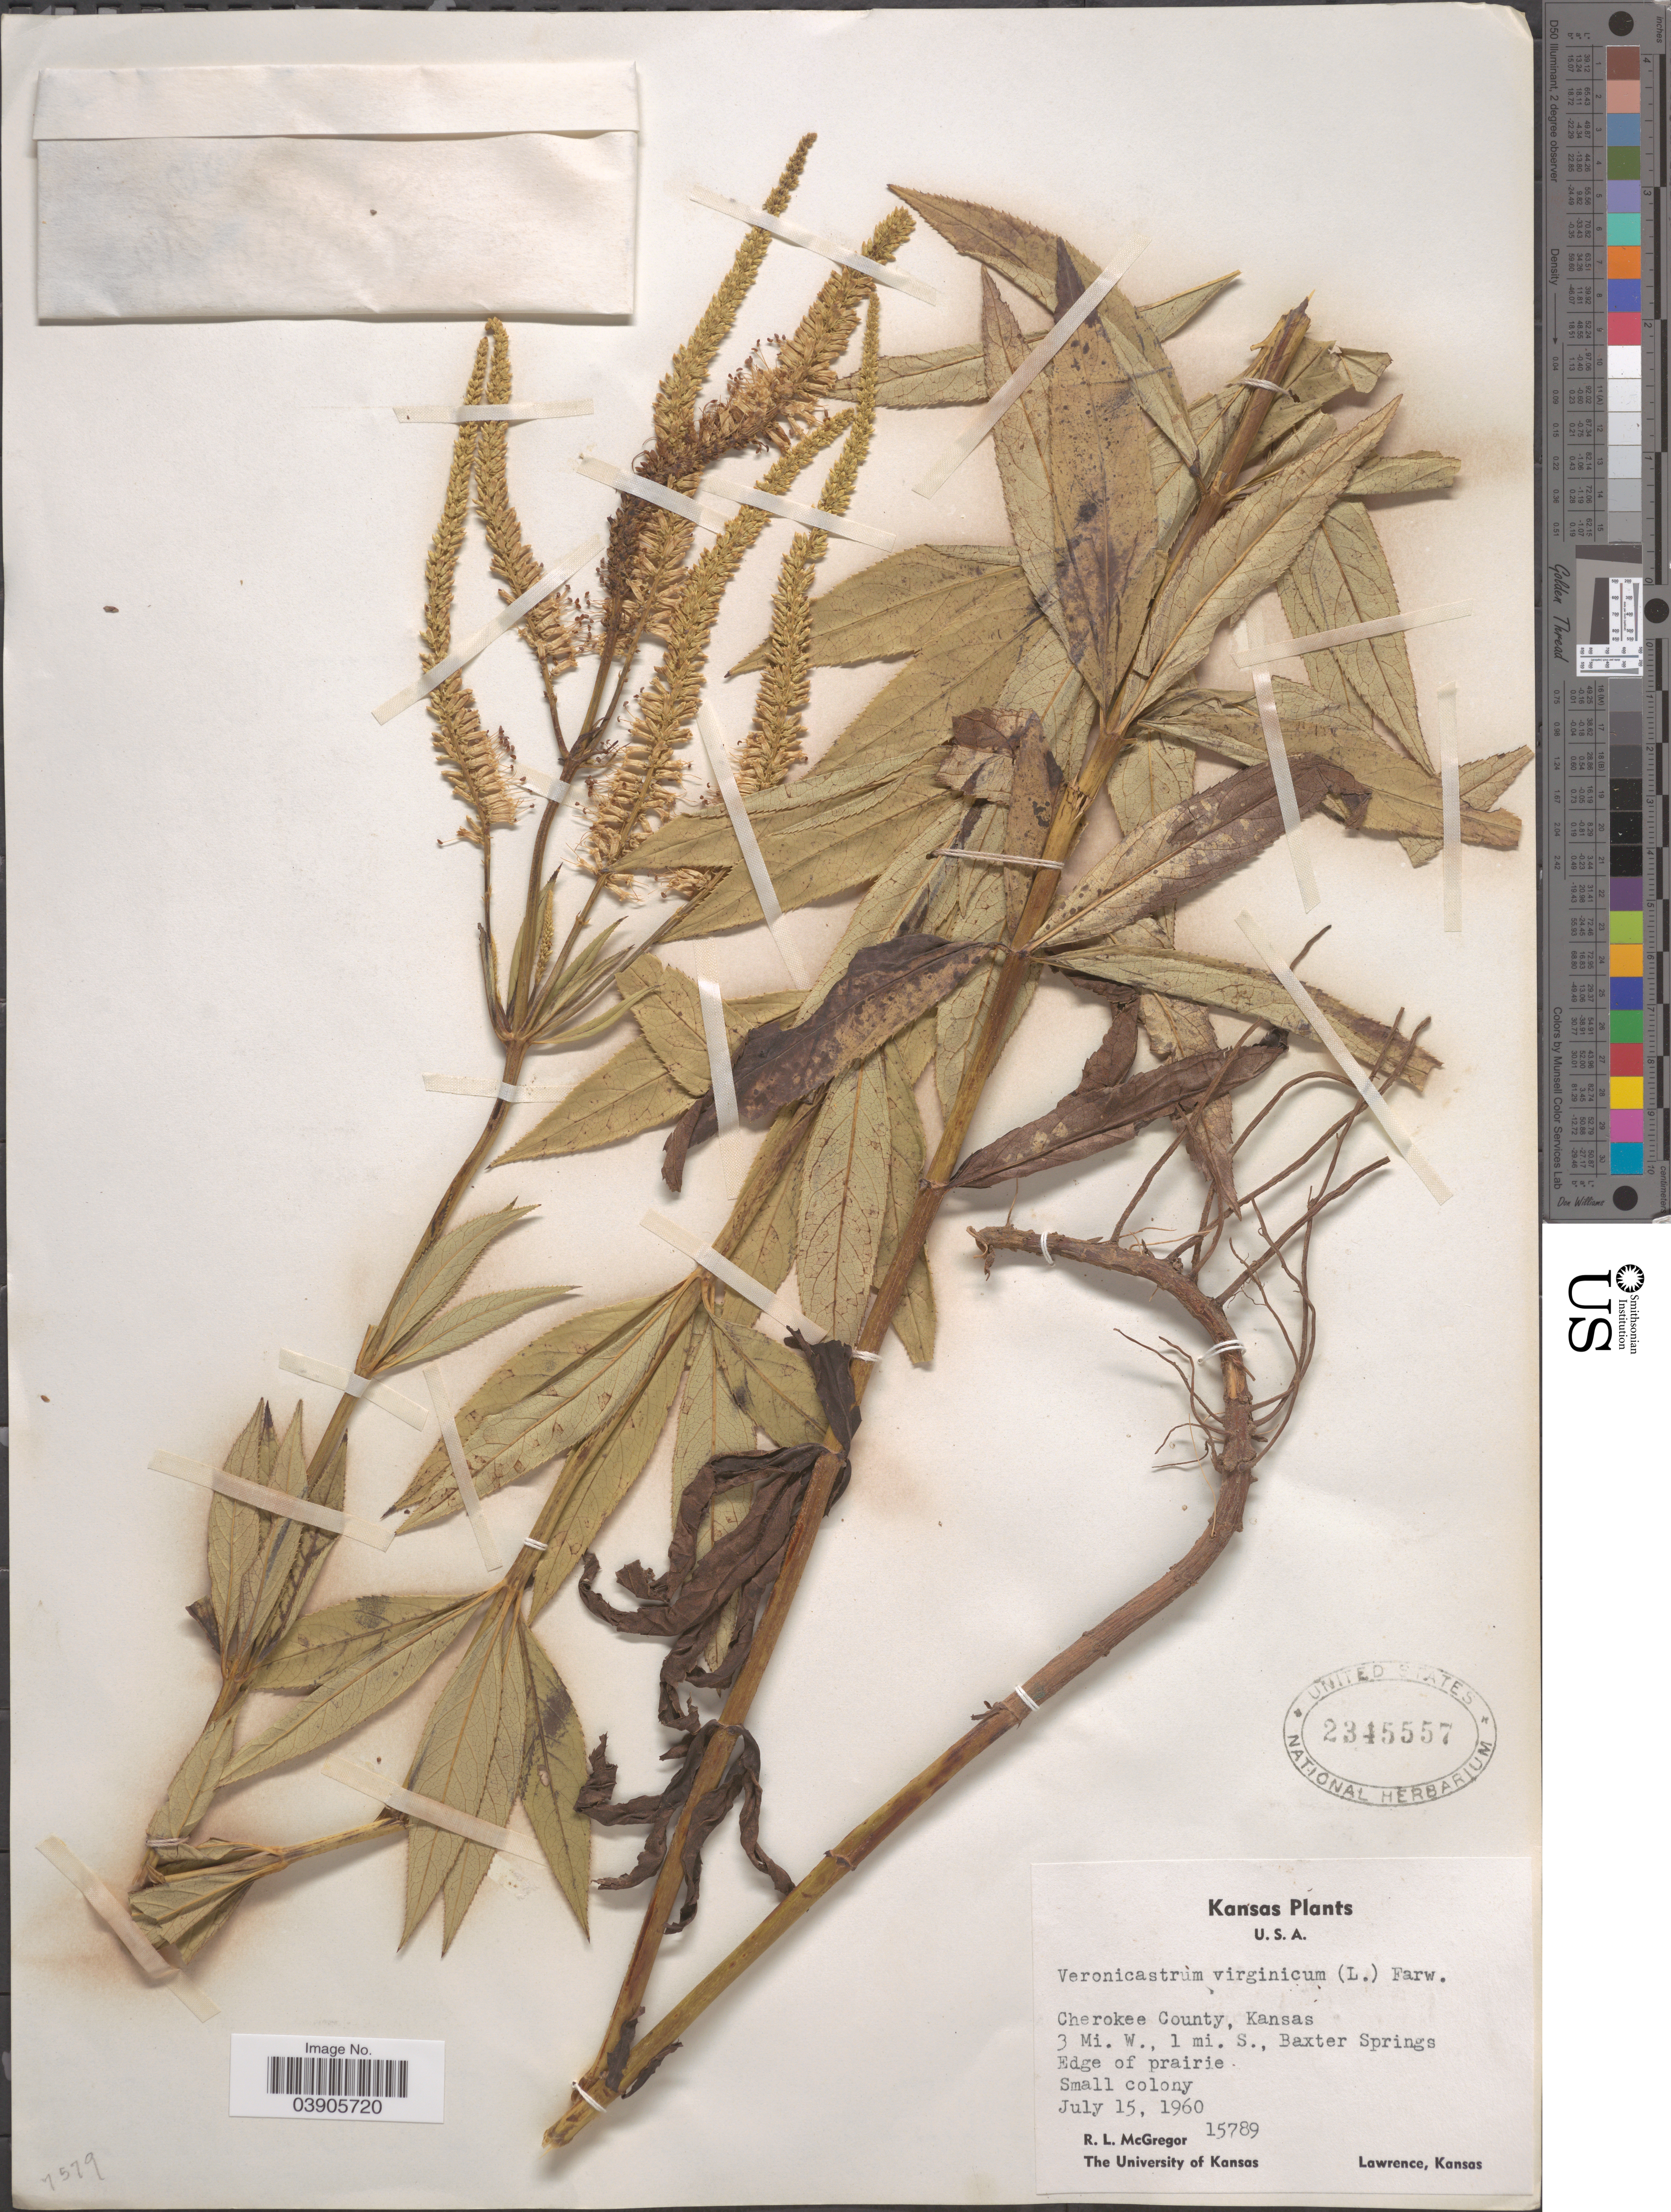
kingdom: Plantae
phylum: Tracheophyta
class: Magnoliopsida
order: Lamiales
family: Plantaginaceae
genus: Veronicastrum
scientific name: Veronicastrum virginicum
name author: (L.) Farw.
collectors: R. McGregor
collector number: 15789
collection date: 1960-07-15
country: United States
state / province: Kansas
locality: Cherokee County, 3 Mi. W. 1 mi. S., Baxter Springs. Edge of prairie. Small colony.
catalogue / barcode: US 2345557